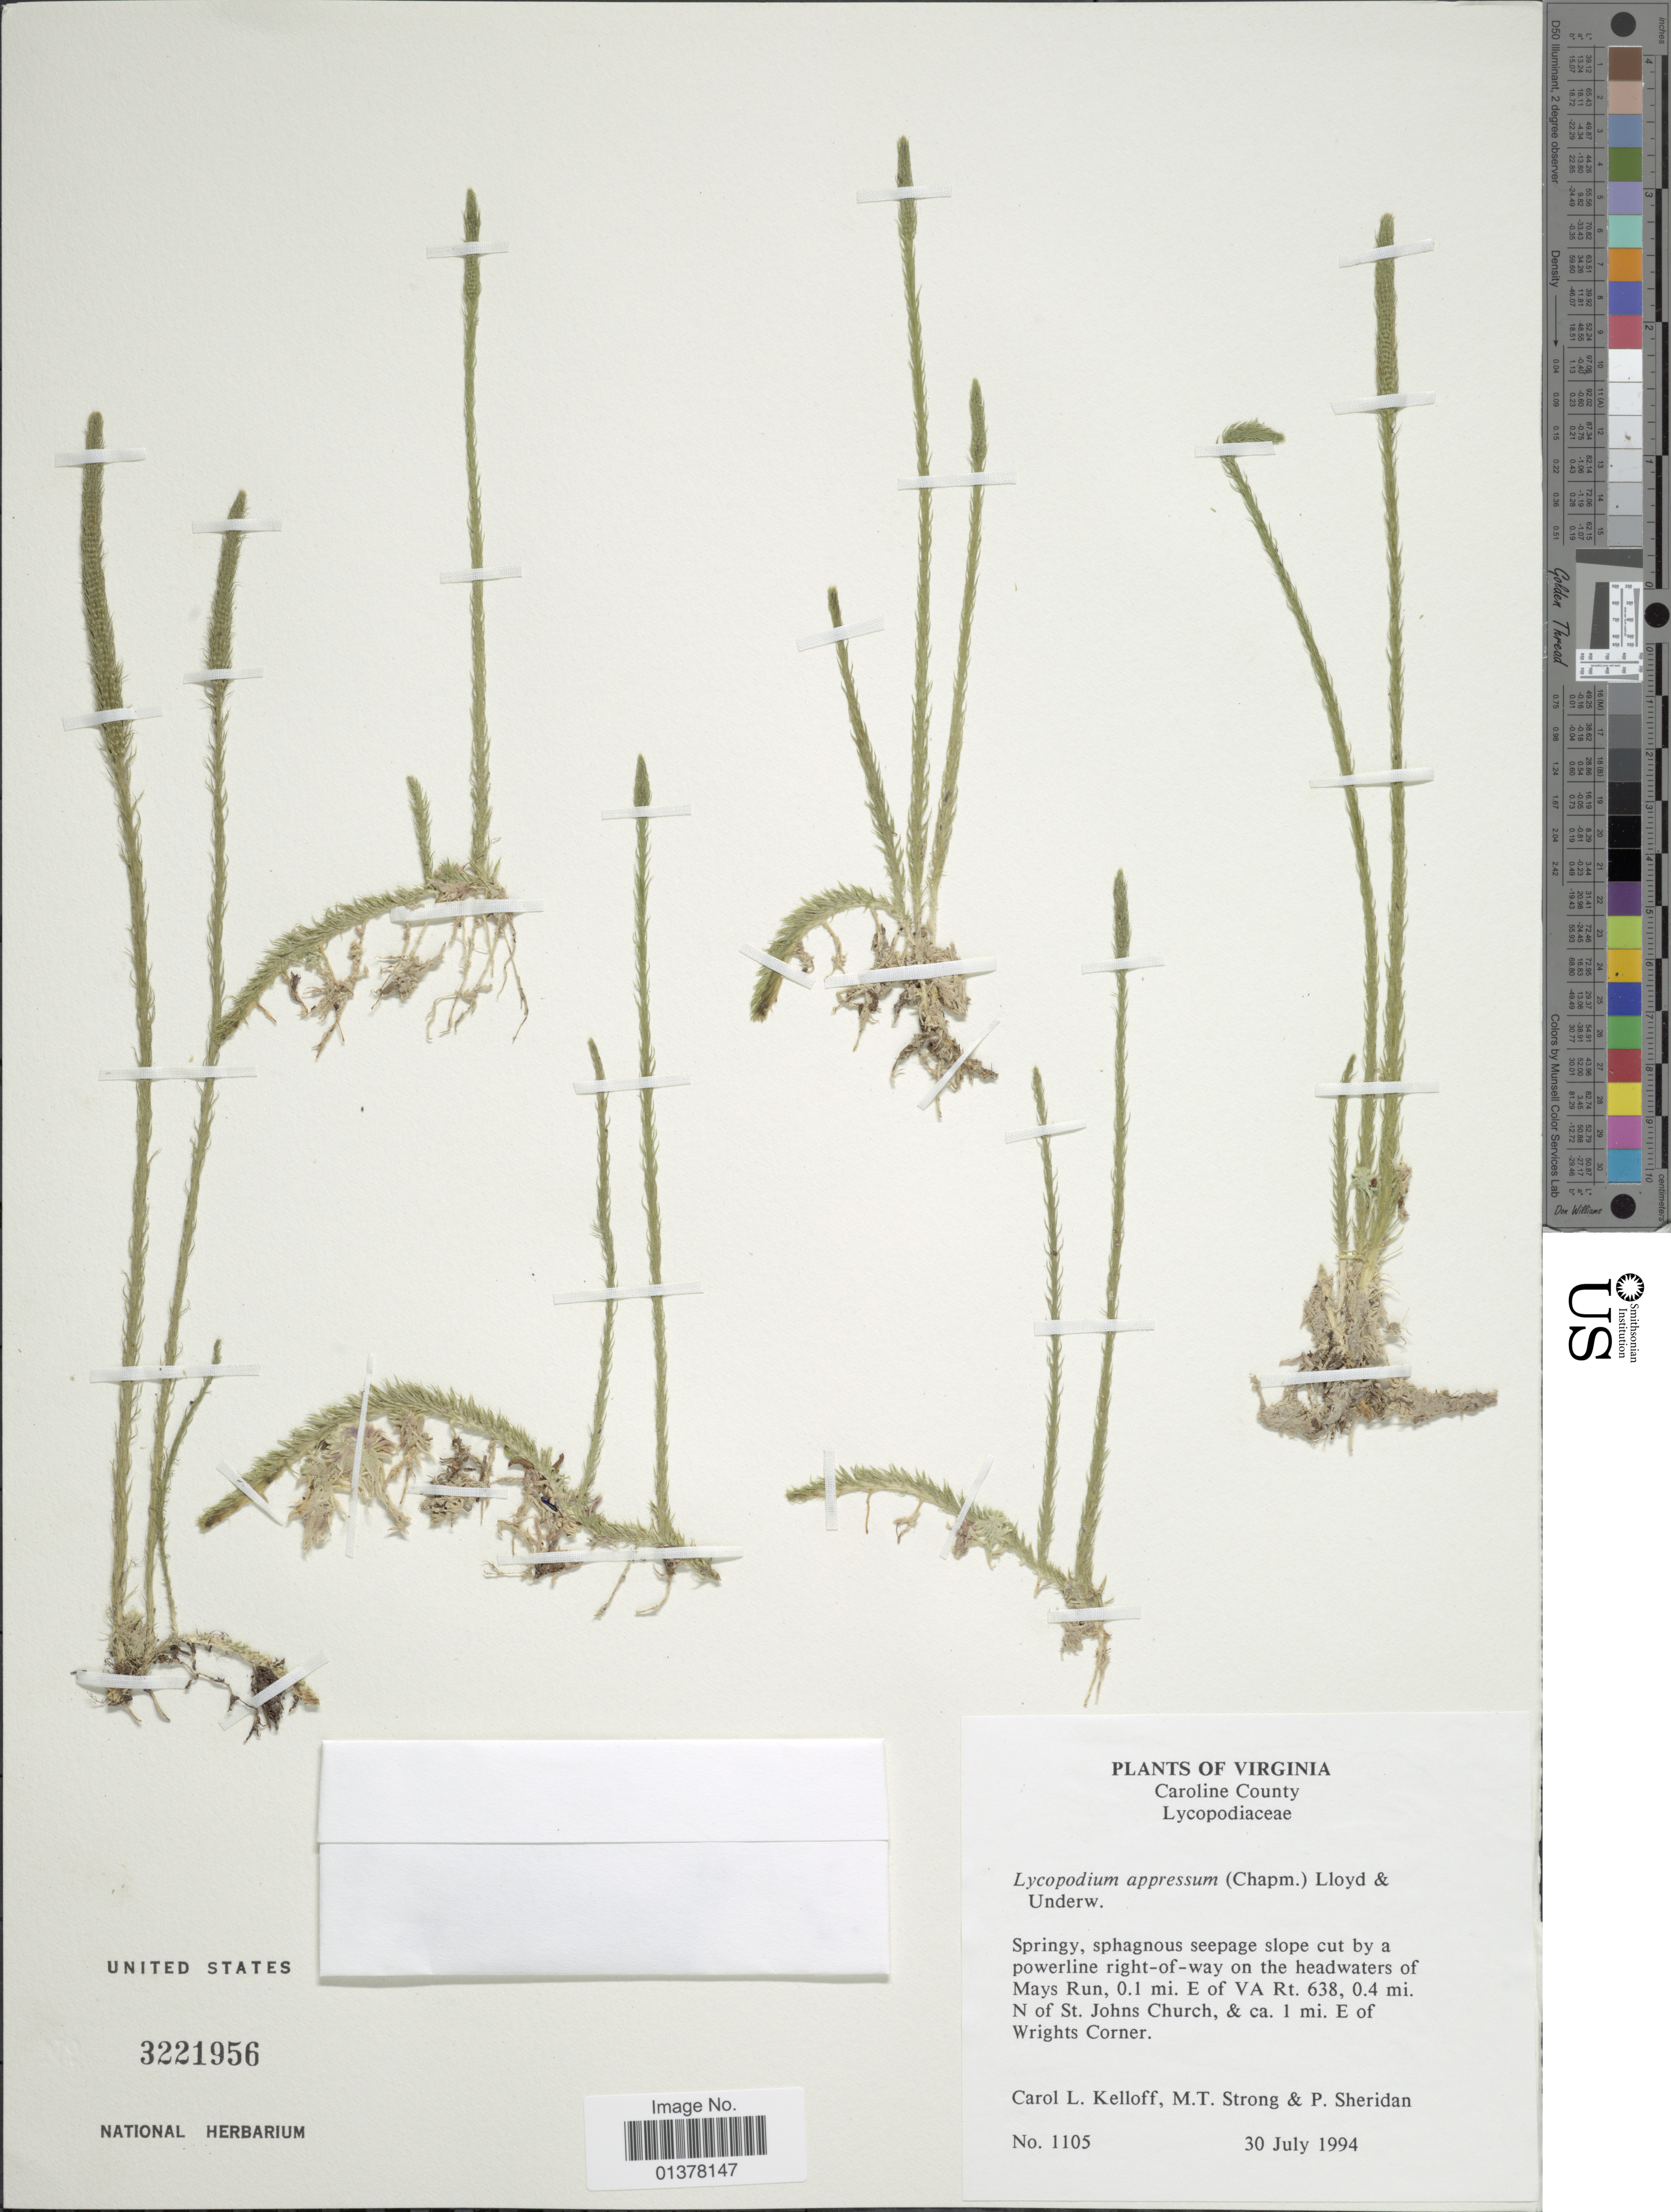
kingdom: Plantae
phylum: Tracheophyta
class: Lycopodiopsida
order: Lycopodiales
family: Lycopodiaceae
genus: Lycopodiella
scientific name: Lycopodiella appressa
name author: (Chapm.) Cranfill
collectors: L. Kelloff, M. T. Strong & P. Sheridan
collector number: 1105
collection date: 1994-07-30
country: United States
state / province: Virginia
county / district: Caroline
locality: Caroline County Springy sphagnous seepage slppe cut by a powerline right-of-way on the headwaters of Mays Run, 0.1 mi. E of Va Rt. 638, 0.4 mi N of St. Johns Church, & ca. 1 mi. E of Wrights Corner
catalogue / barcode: US 3221956